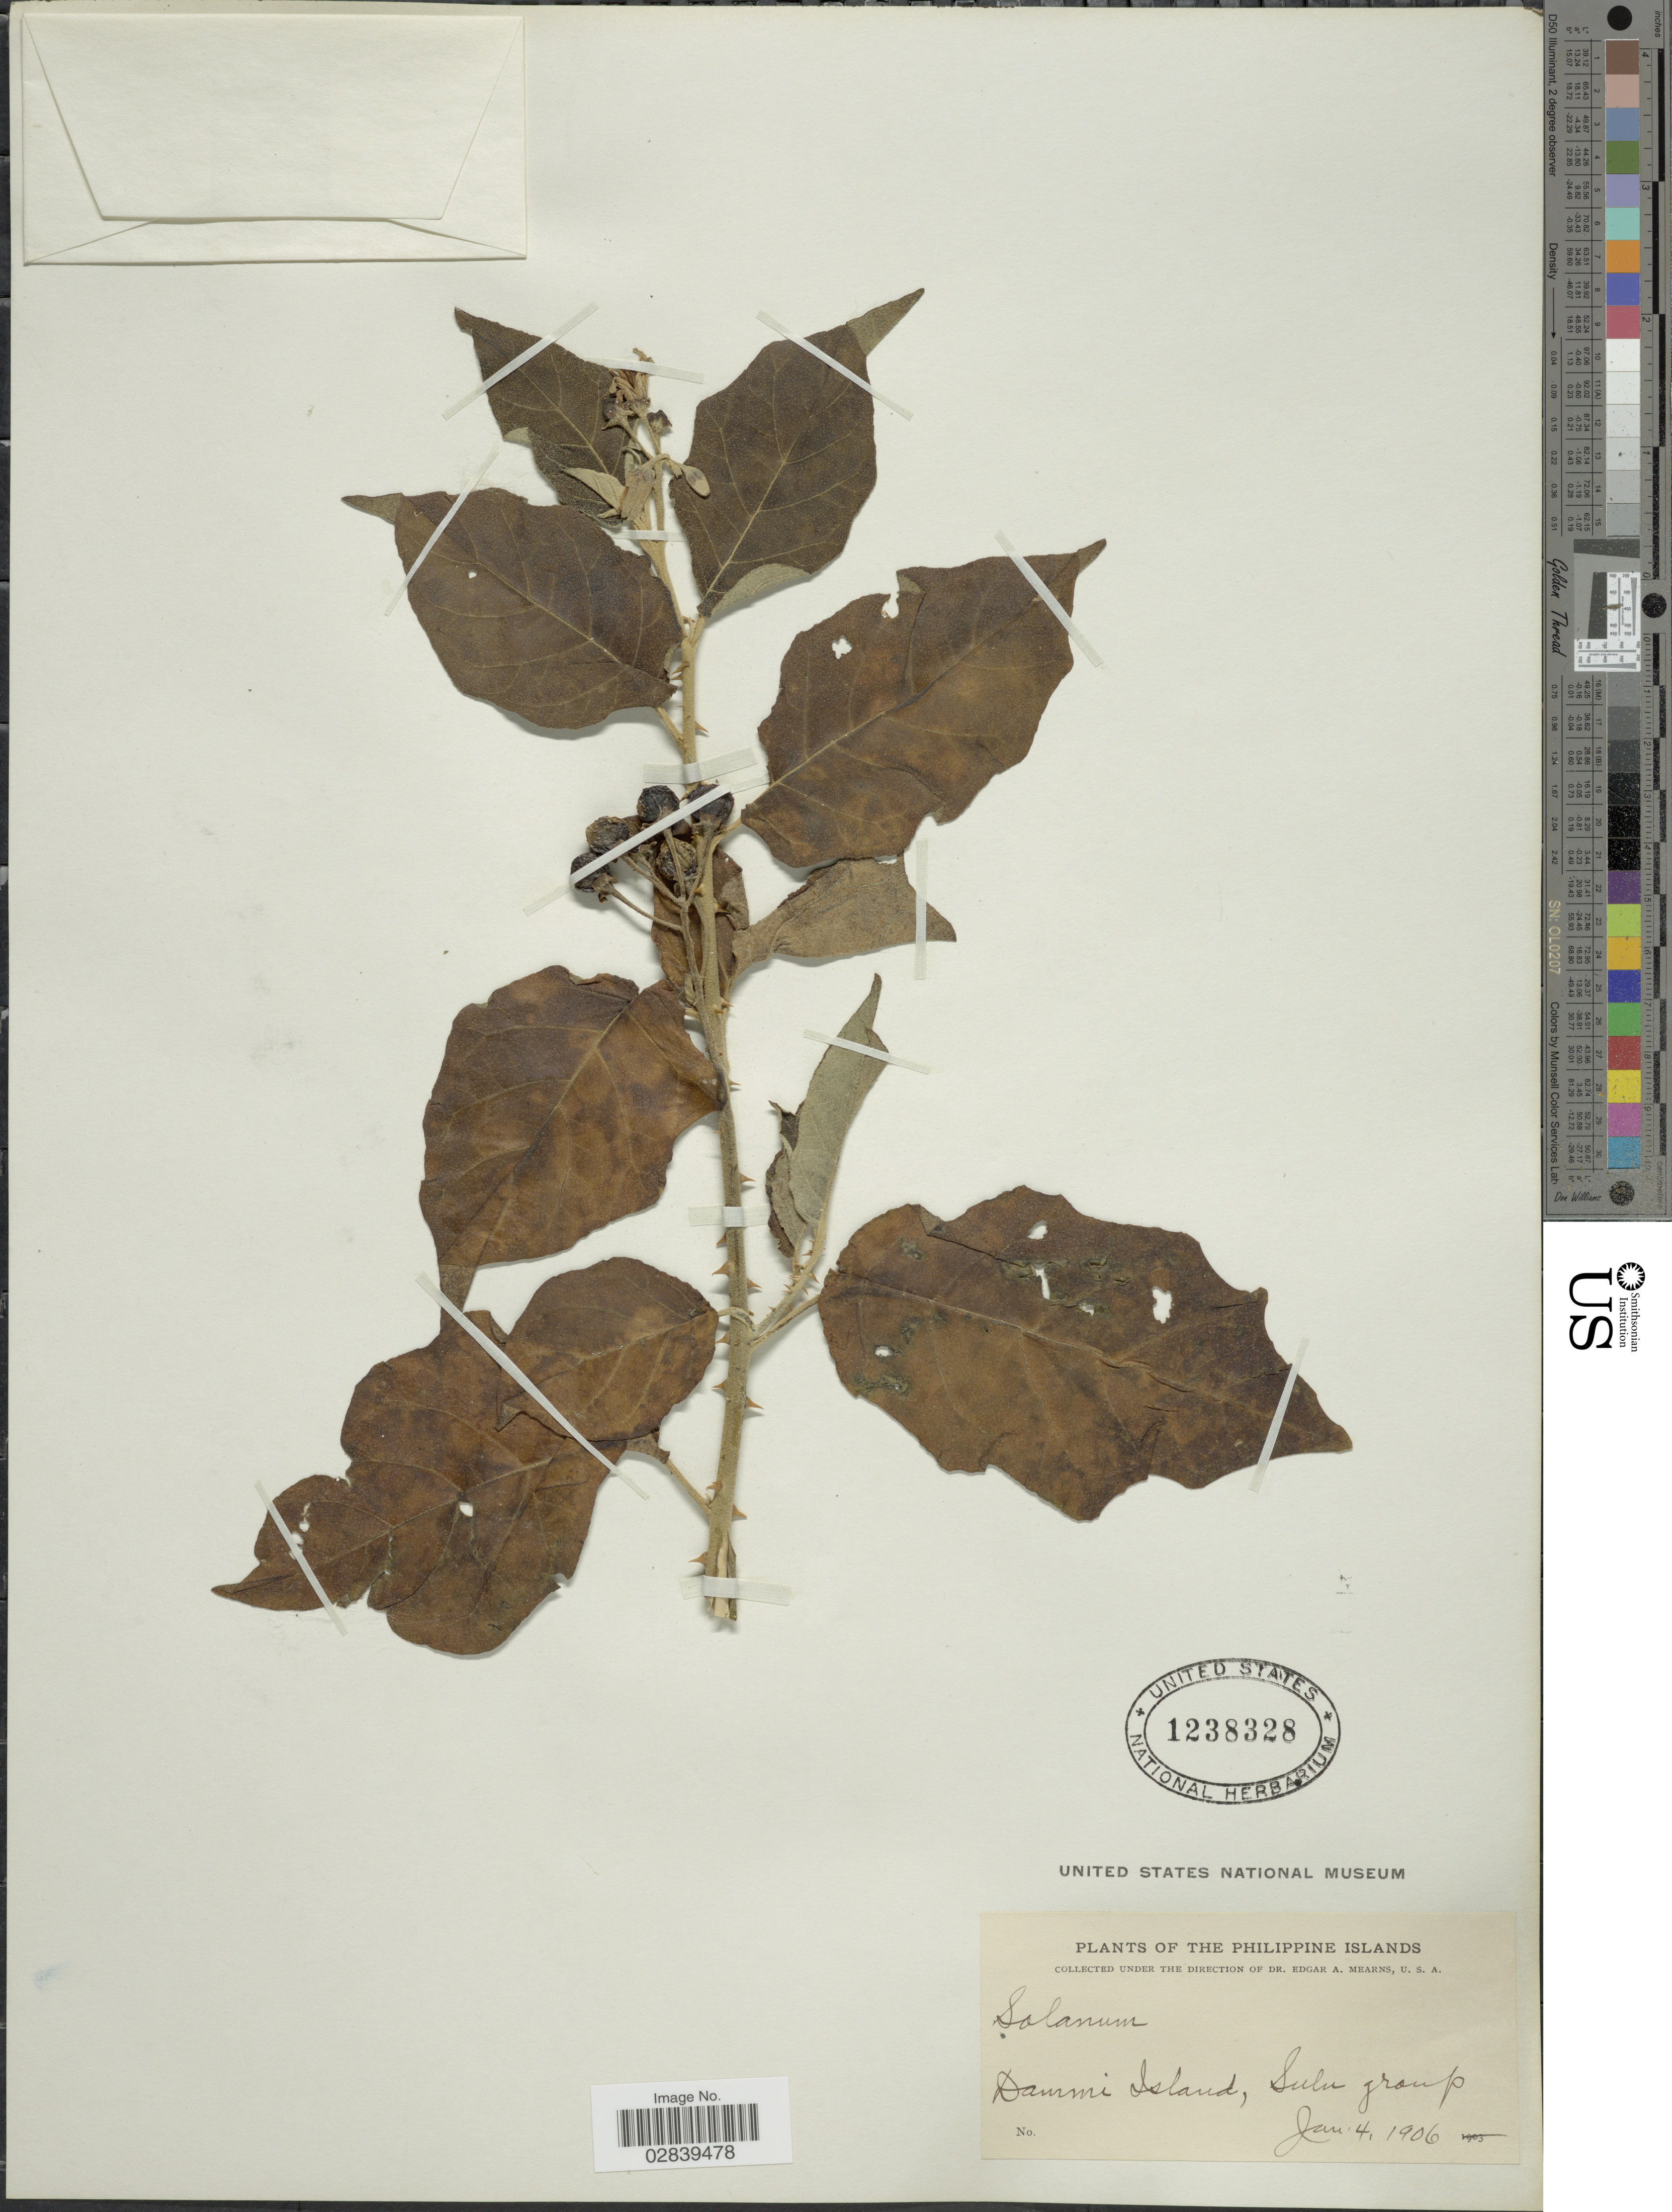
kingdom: Plantae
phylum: Tracheophyta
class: Magnoliopsida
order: Solanales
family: Solanaceae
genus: Solanum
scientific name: Solanum sp.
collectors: E. A. Mearns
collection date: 1906-01-04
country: Philippines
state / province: Muslim Mindanao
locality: Dammi Island, Sulu group.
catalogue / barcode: US 1238328